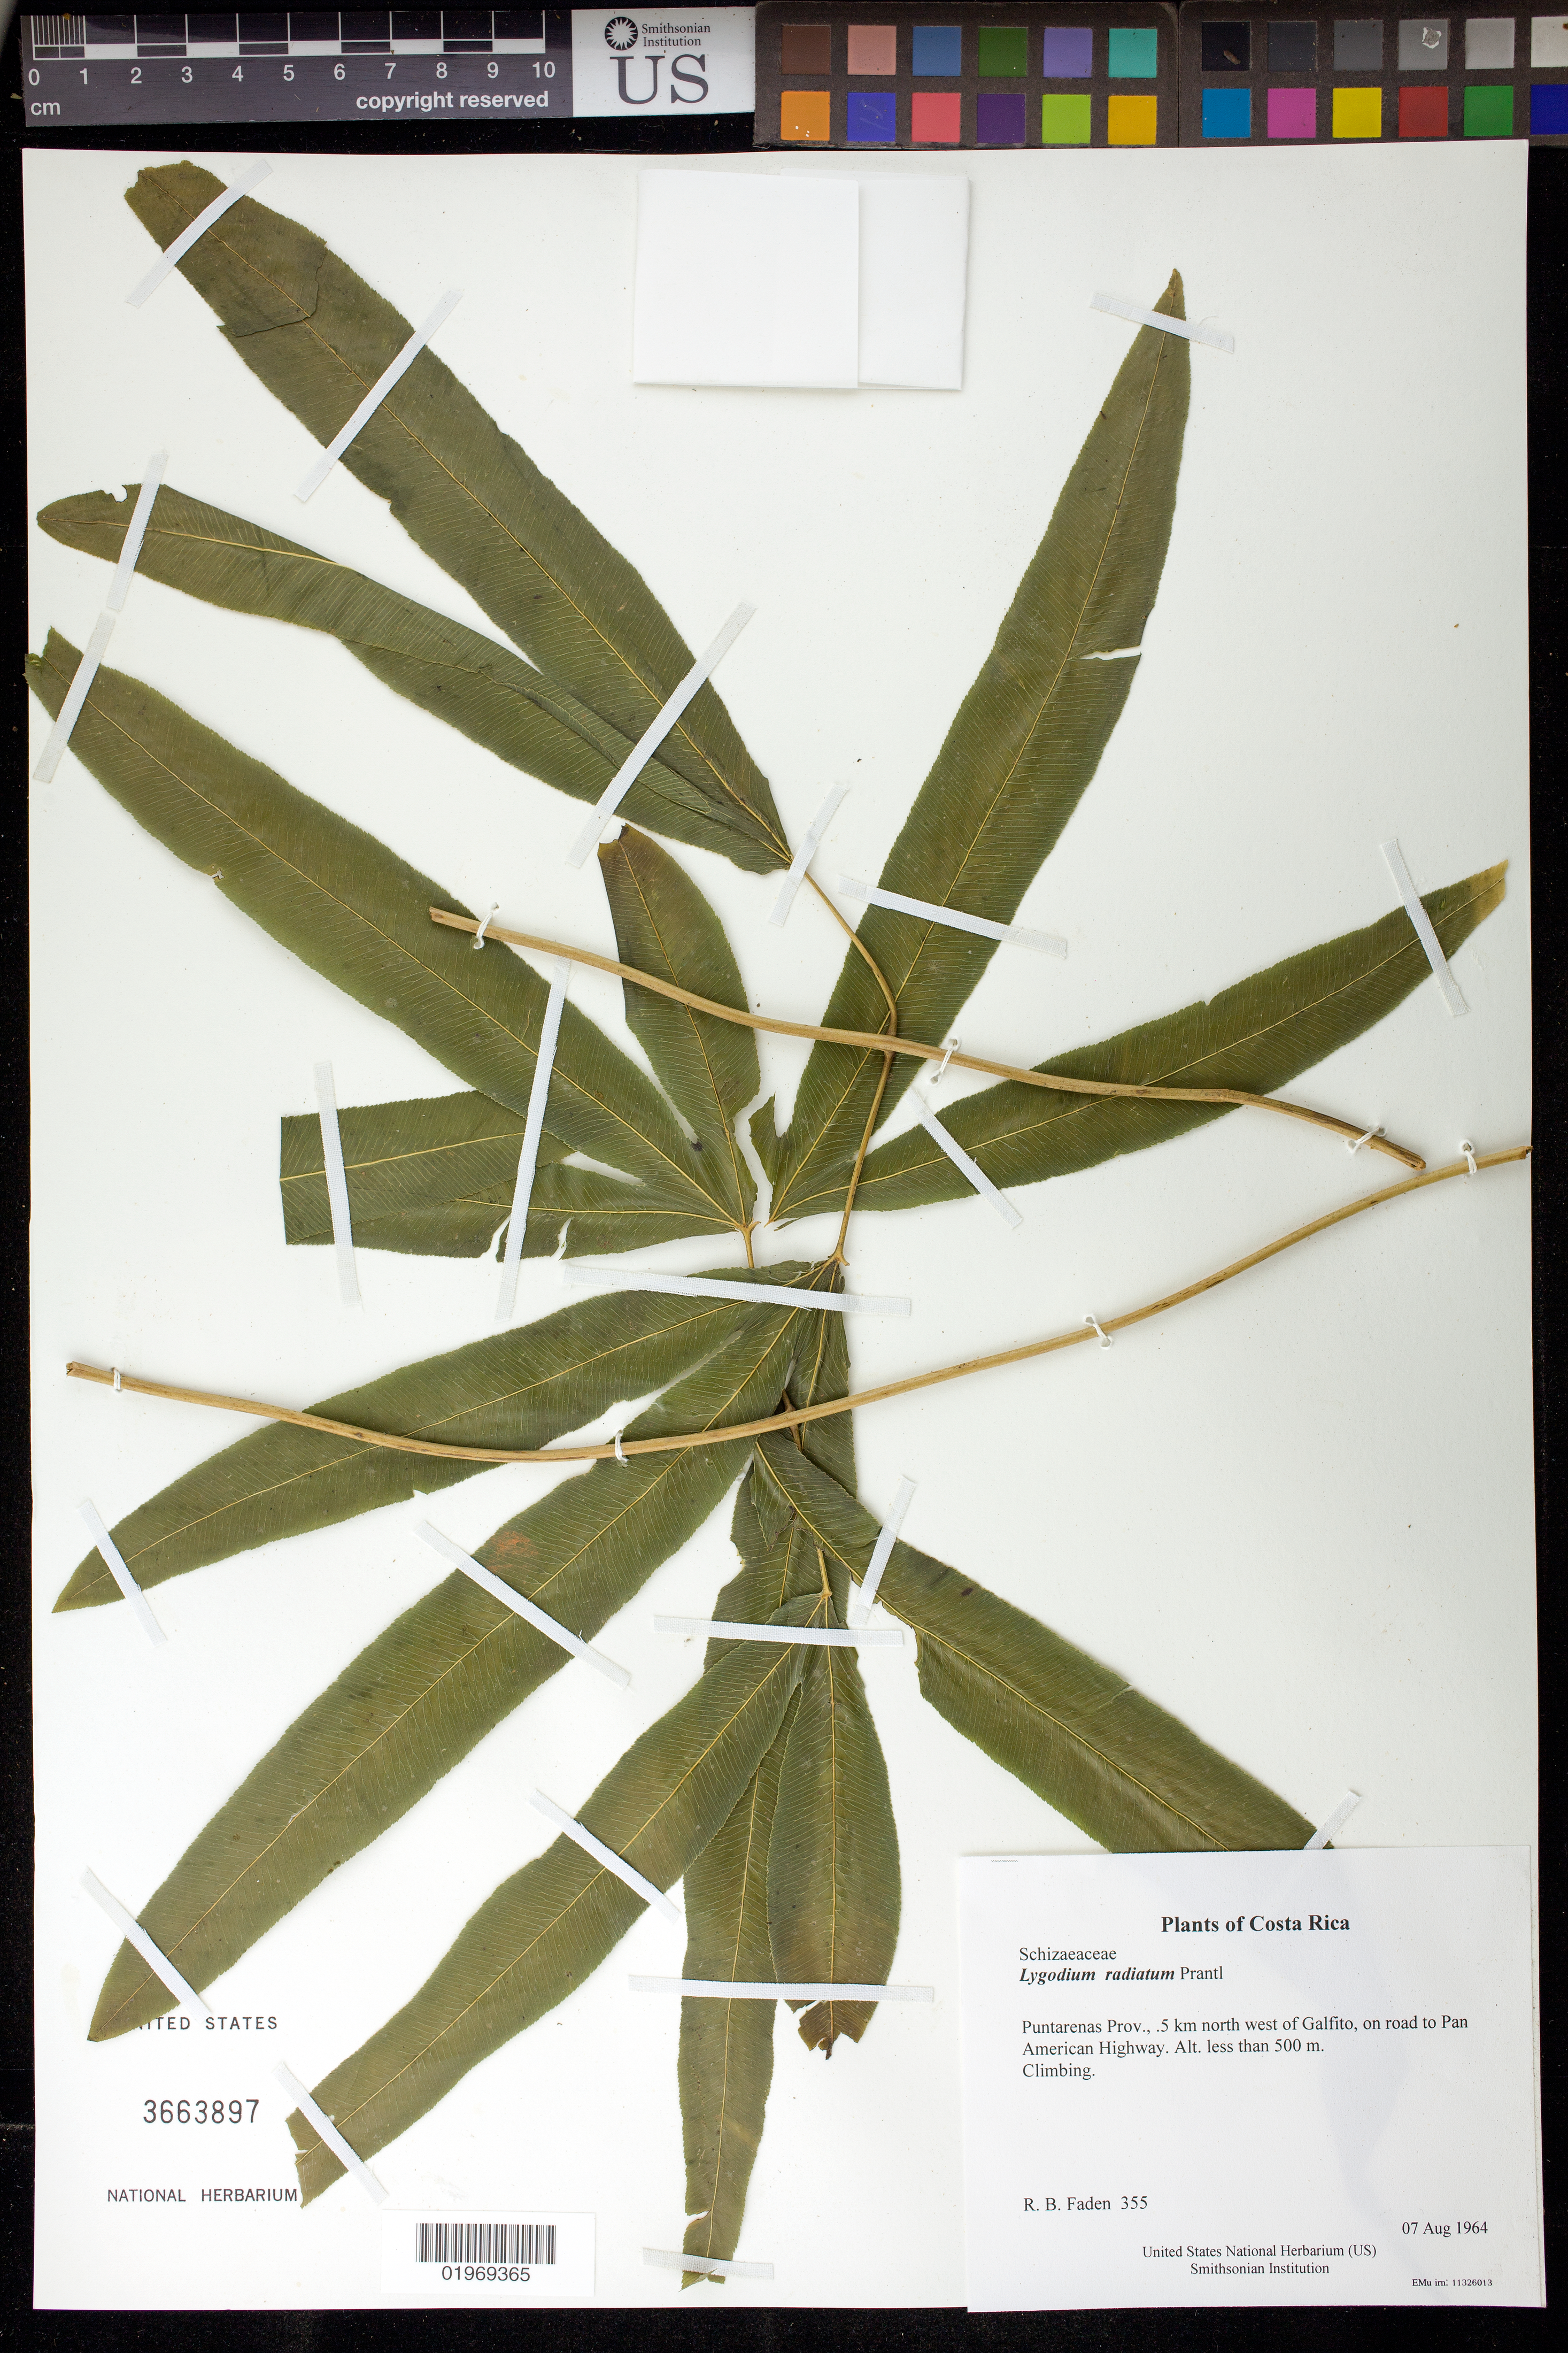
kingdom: Plantae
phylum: Tracheophyta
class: Polypodiopsida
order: Schizaeales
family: Lygodiaceae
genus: Lygodium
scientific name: Lygodium radiatum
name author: Prantl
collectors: R. B. Faden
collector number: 355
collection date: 1964-08-07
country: Costa Rica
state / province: Puntarenas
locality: .5 km north west of Galfito, on road to Pan American Highway. Alt. less than 500 m.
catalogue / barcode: US 3663897